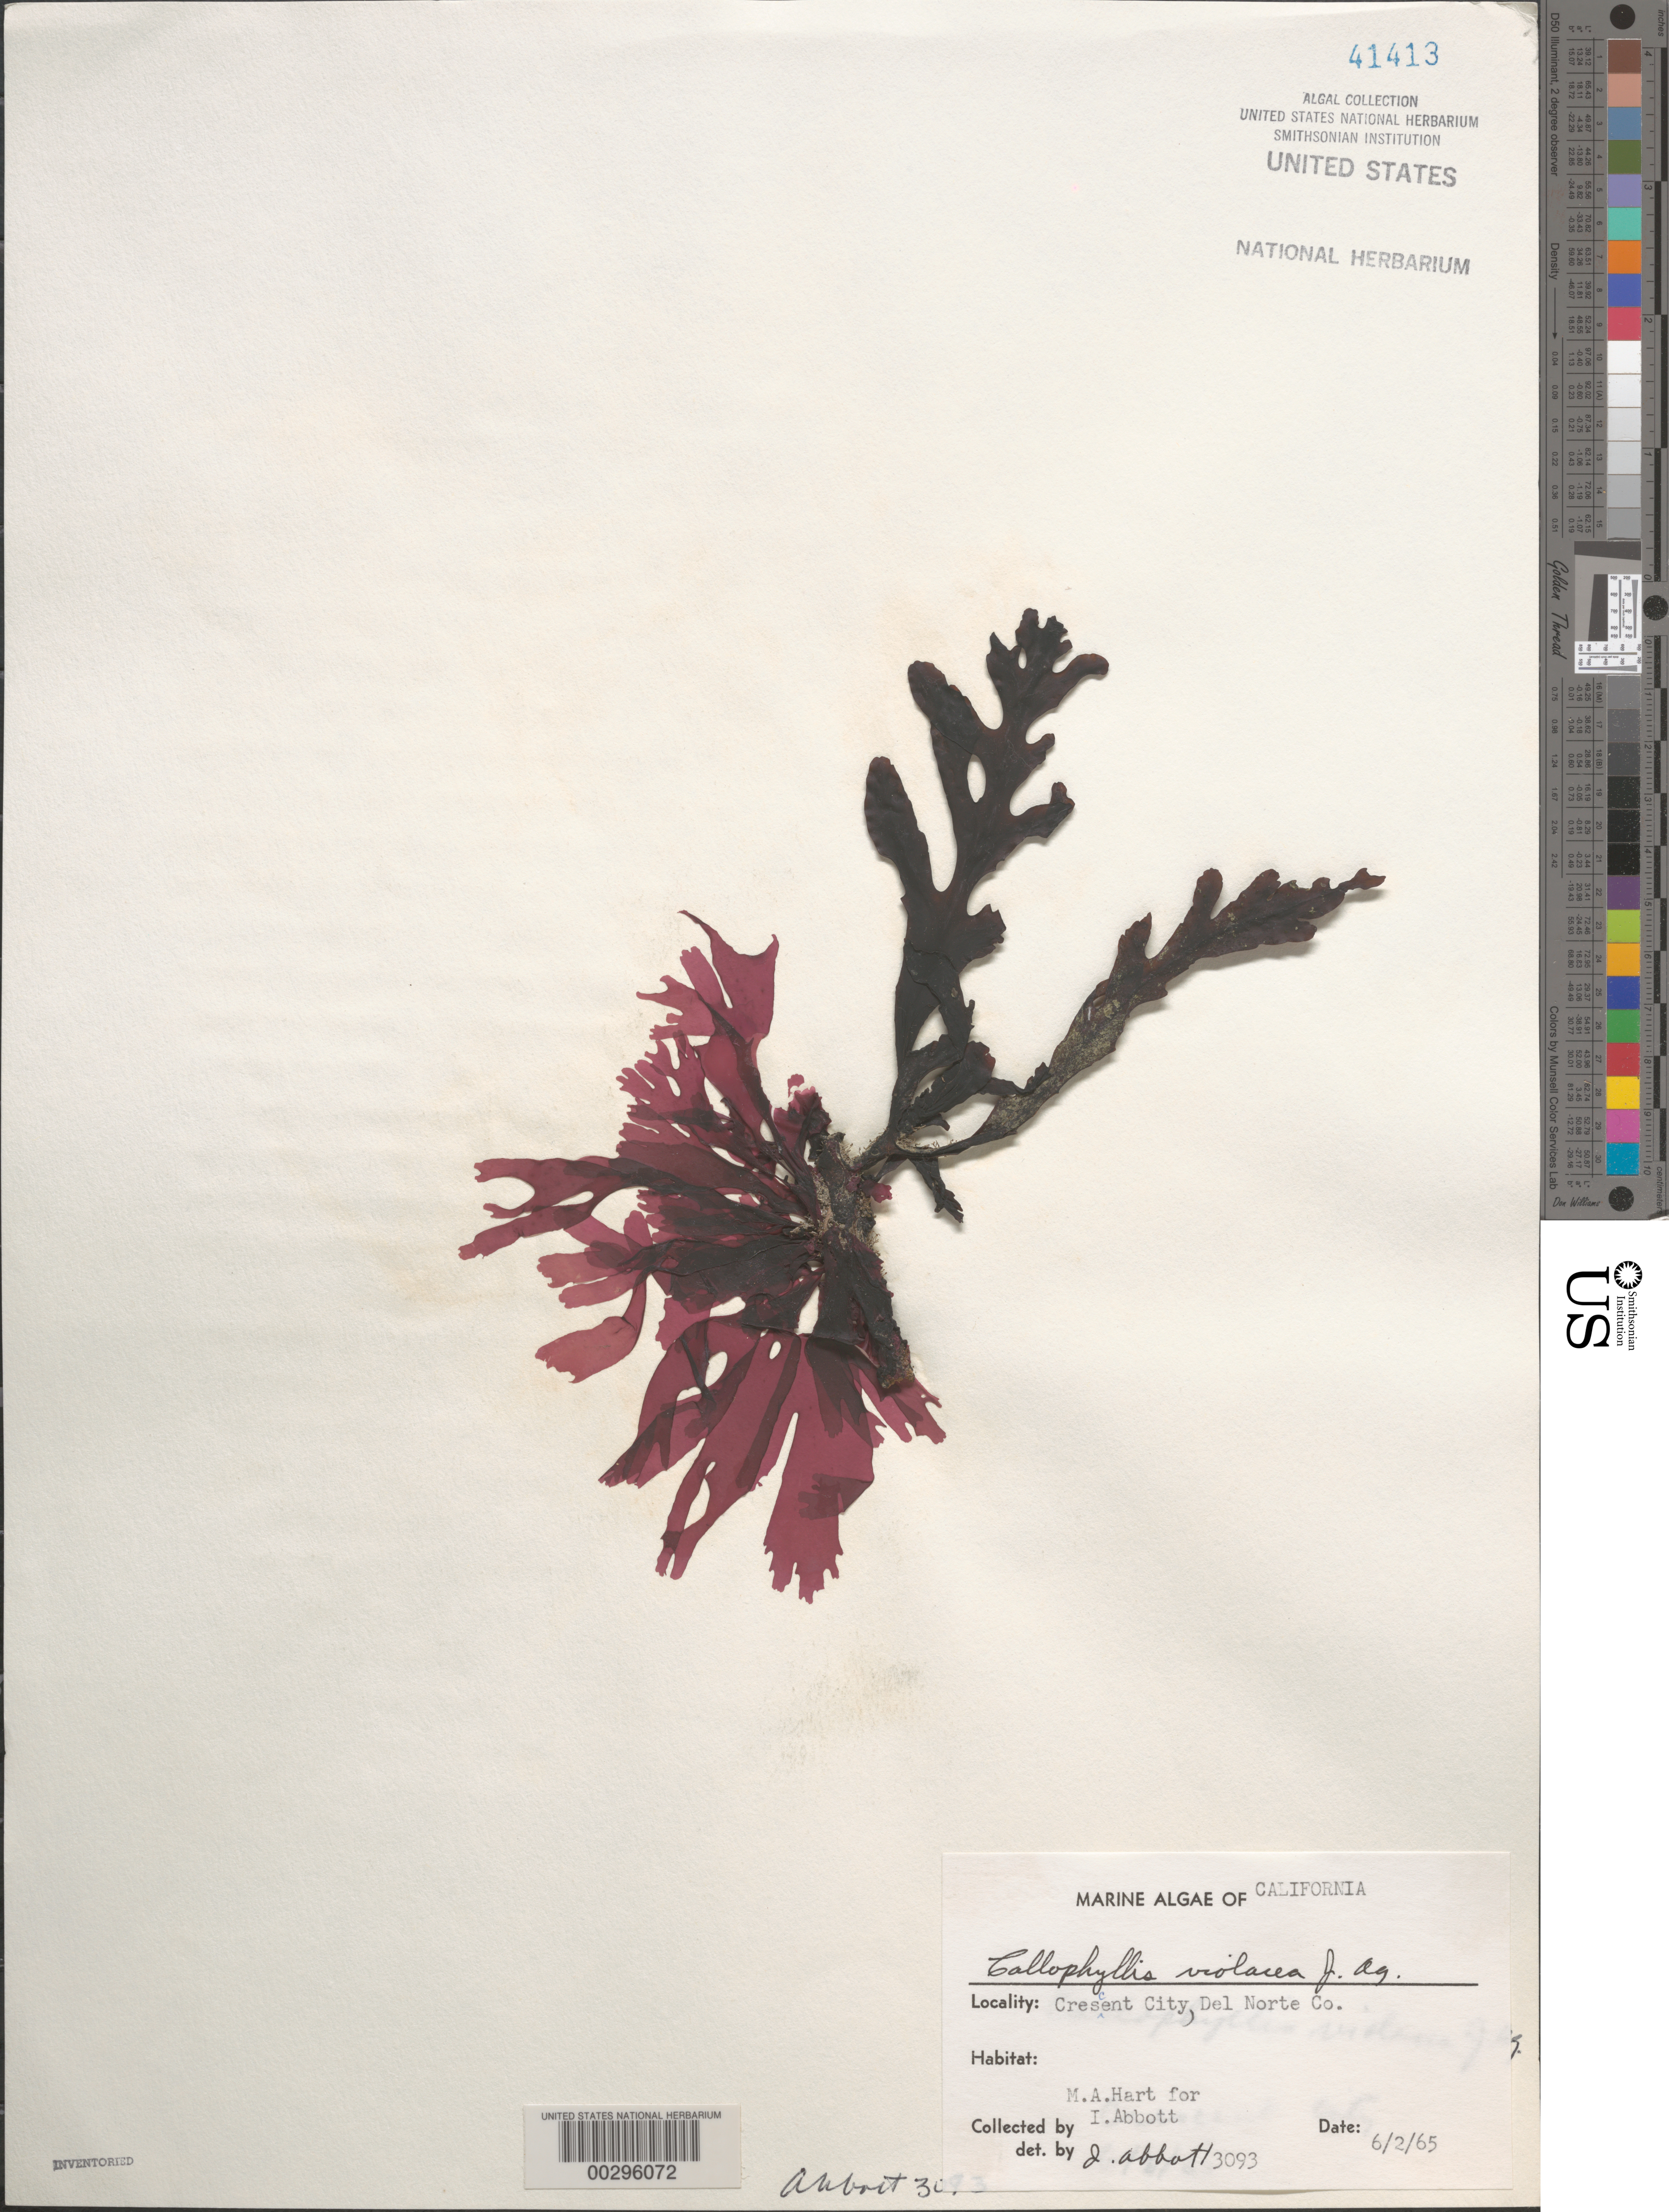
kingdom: Plantae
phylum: Rhodophyta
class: Florideophyceae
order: Gigartinales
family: Kallymeniaceae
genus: Callophyllis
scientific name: Callophyllis violacea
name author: J. Agardh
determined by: Abbott, Isabella A.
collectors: M. A. Hart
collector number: IAA 3093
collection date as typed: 02 Jun 1965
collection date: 1965-06-02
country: United States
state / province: California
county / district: Del Norte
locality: Crescent City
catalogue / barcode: US 41413